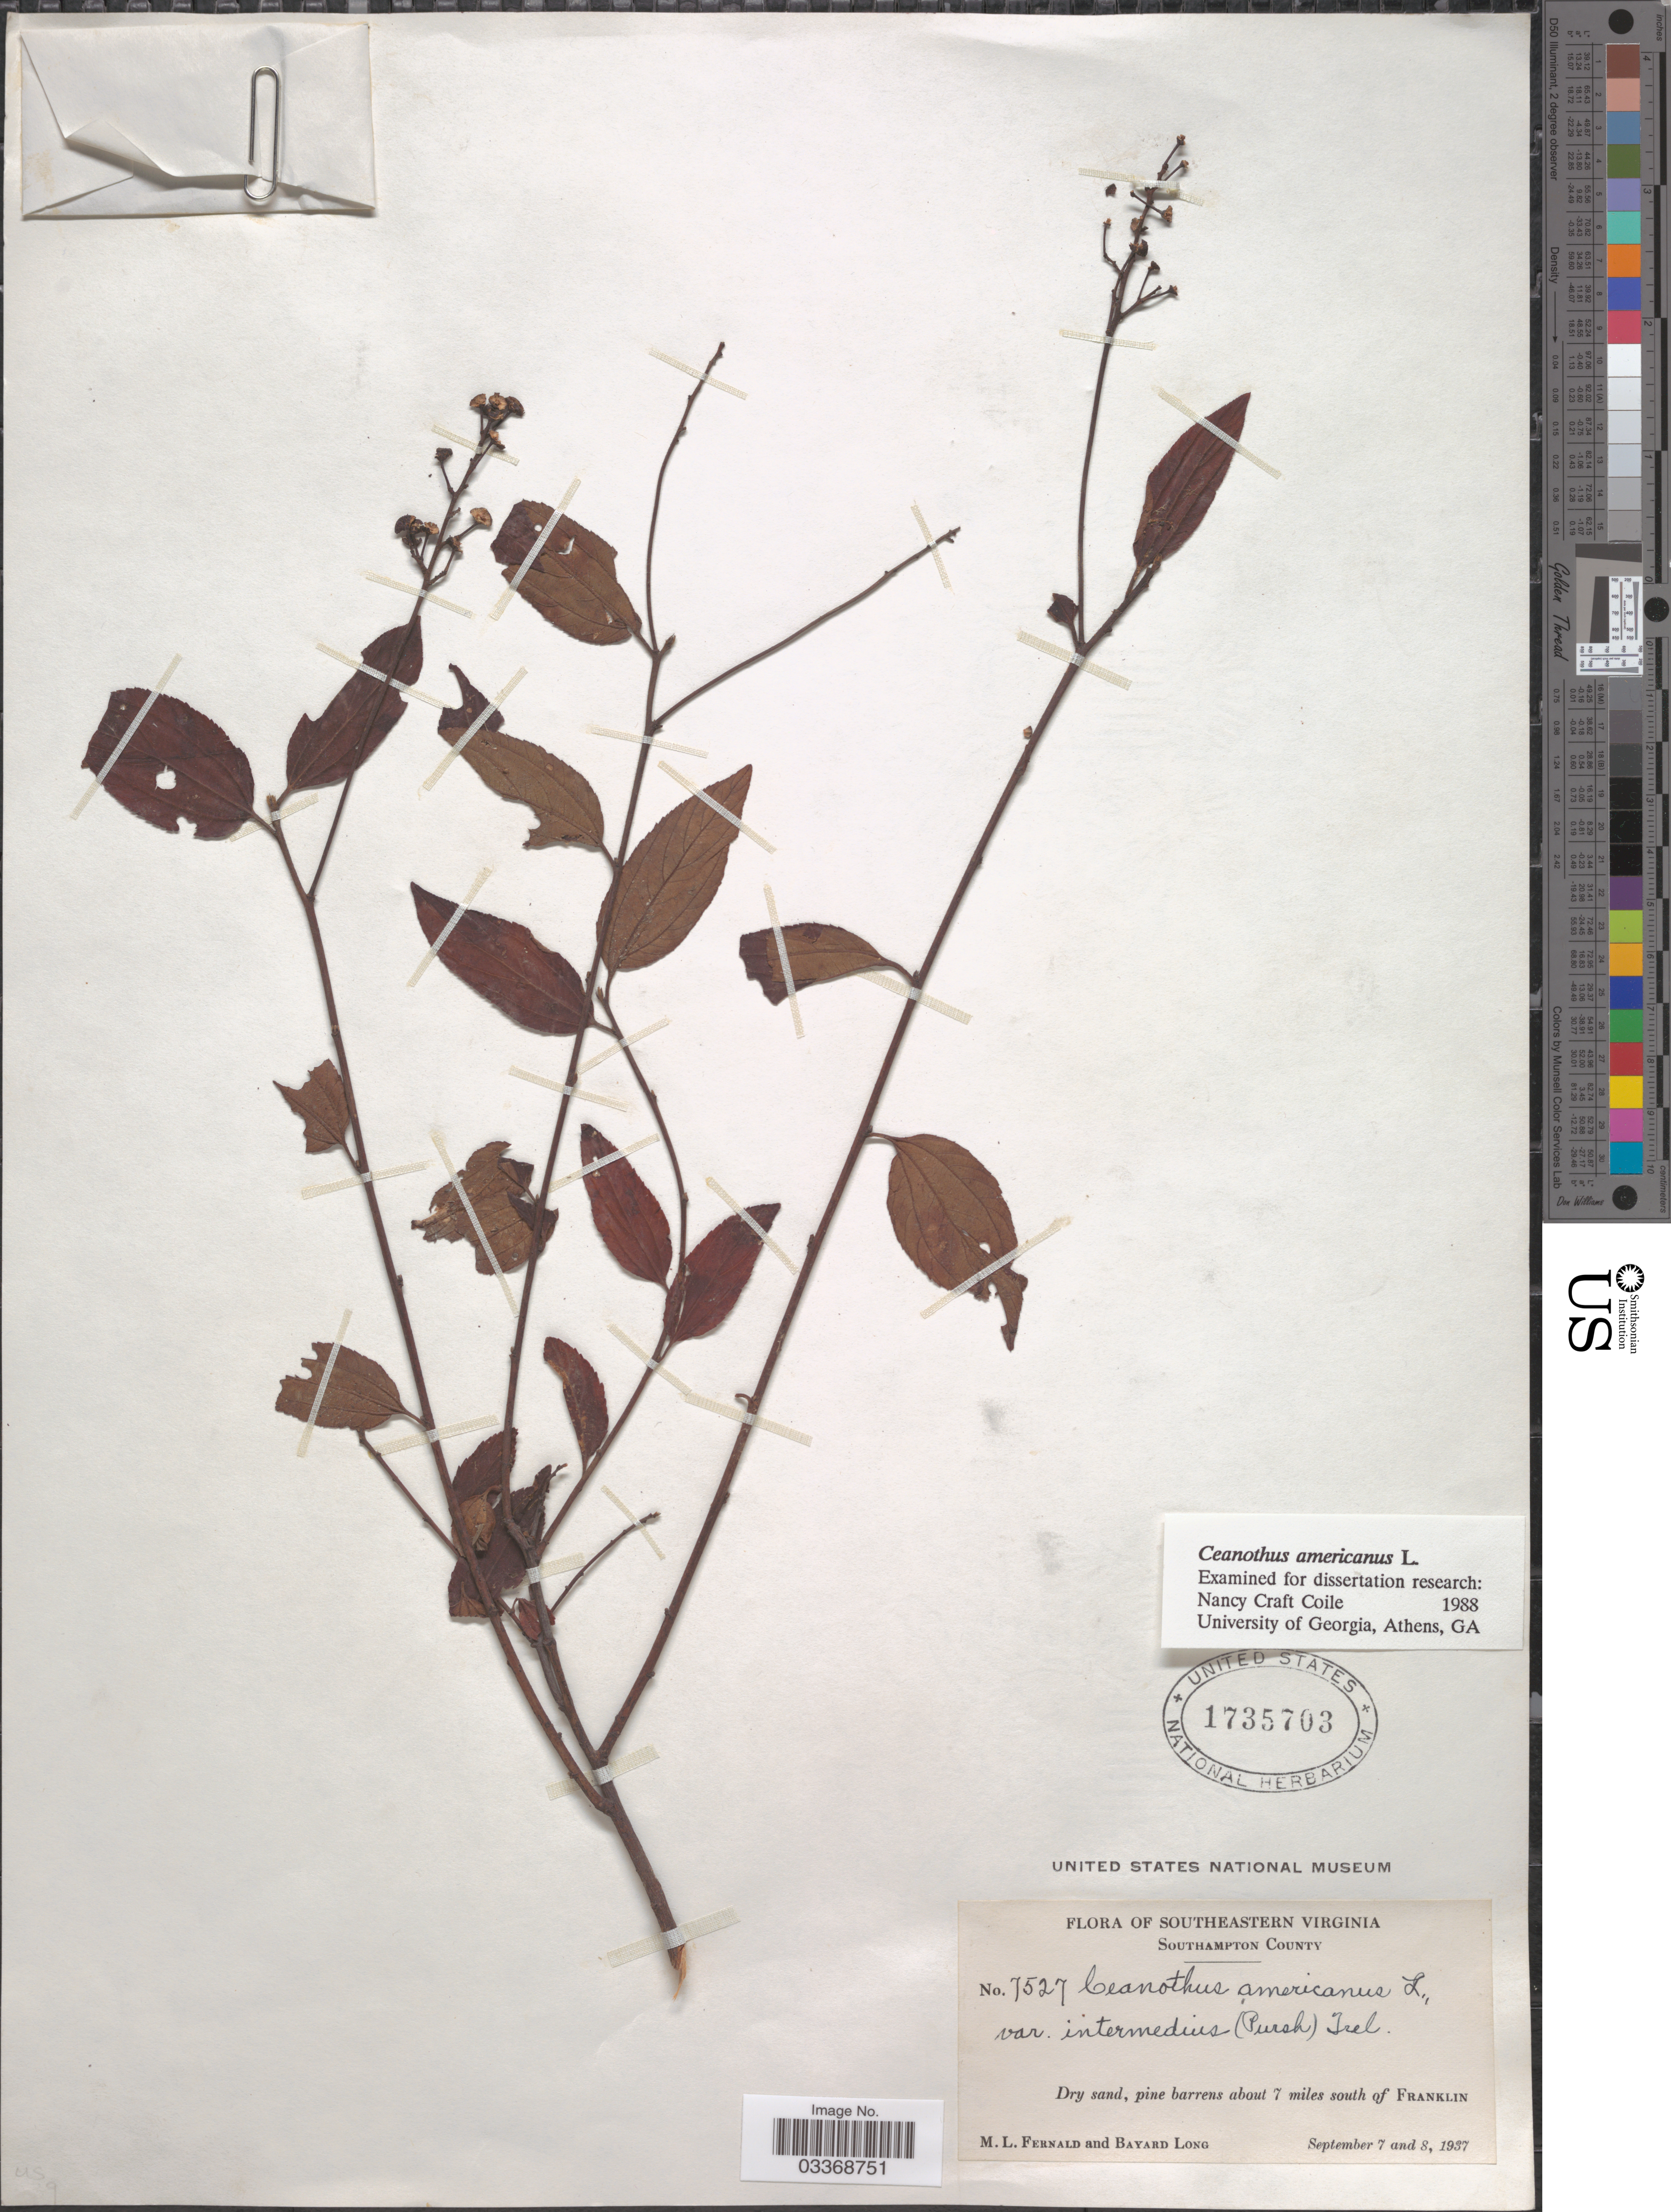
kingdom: Plantae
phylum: Tracheophyta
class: Magnoliopsida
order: Rosales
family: Rhamnaceae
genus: Ceanothus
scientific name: Ceanothus americanus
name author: L.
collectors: M. L. Fernald & B. Long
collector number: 7527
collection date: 1937-09-07/1937-09-08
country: United States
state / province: Virginia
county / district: Southampton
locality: Southeastern Virginia. Southampton County. About 7 miles south of Franklin.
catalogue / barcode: US 1735703